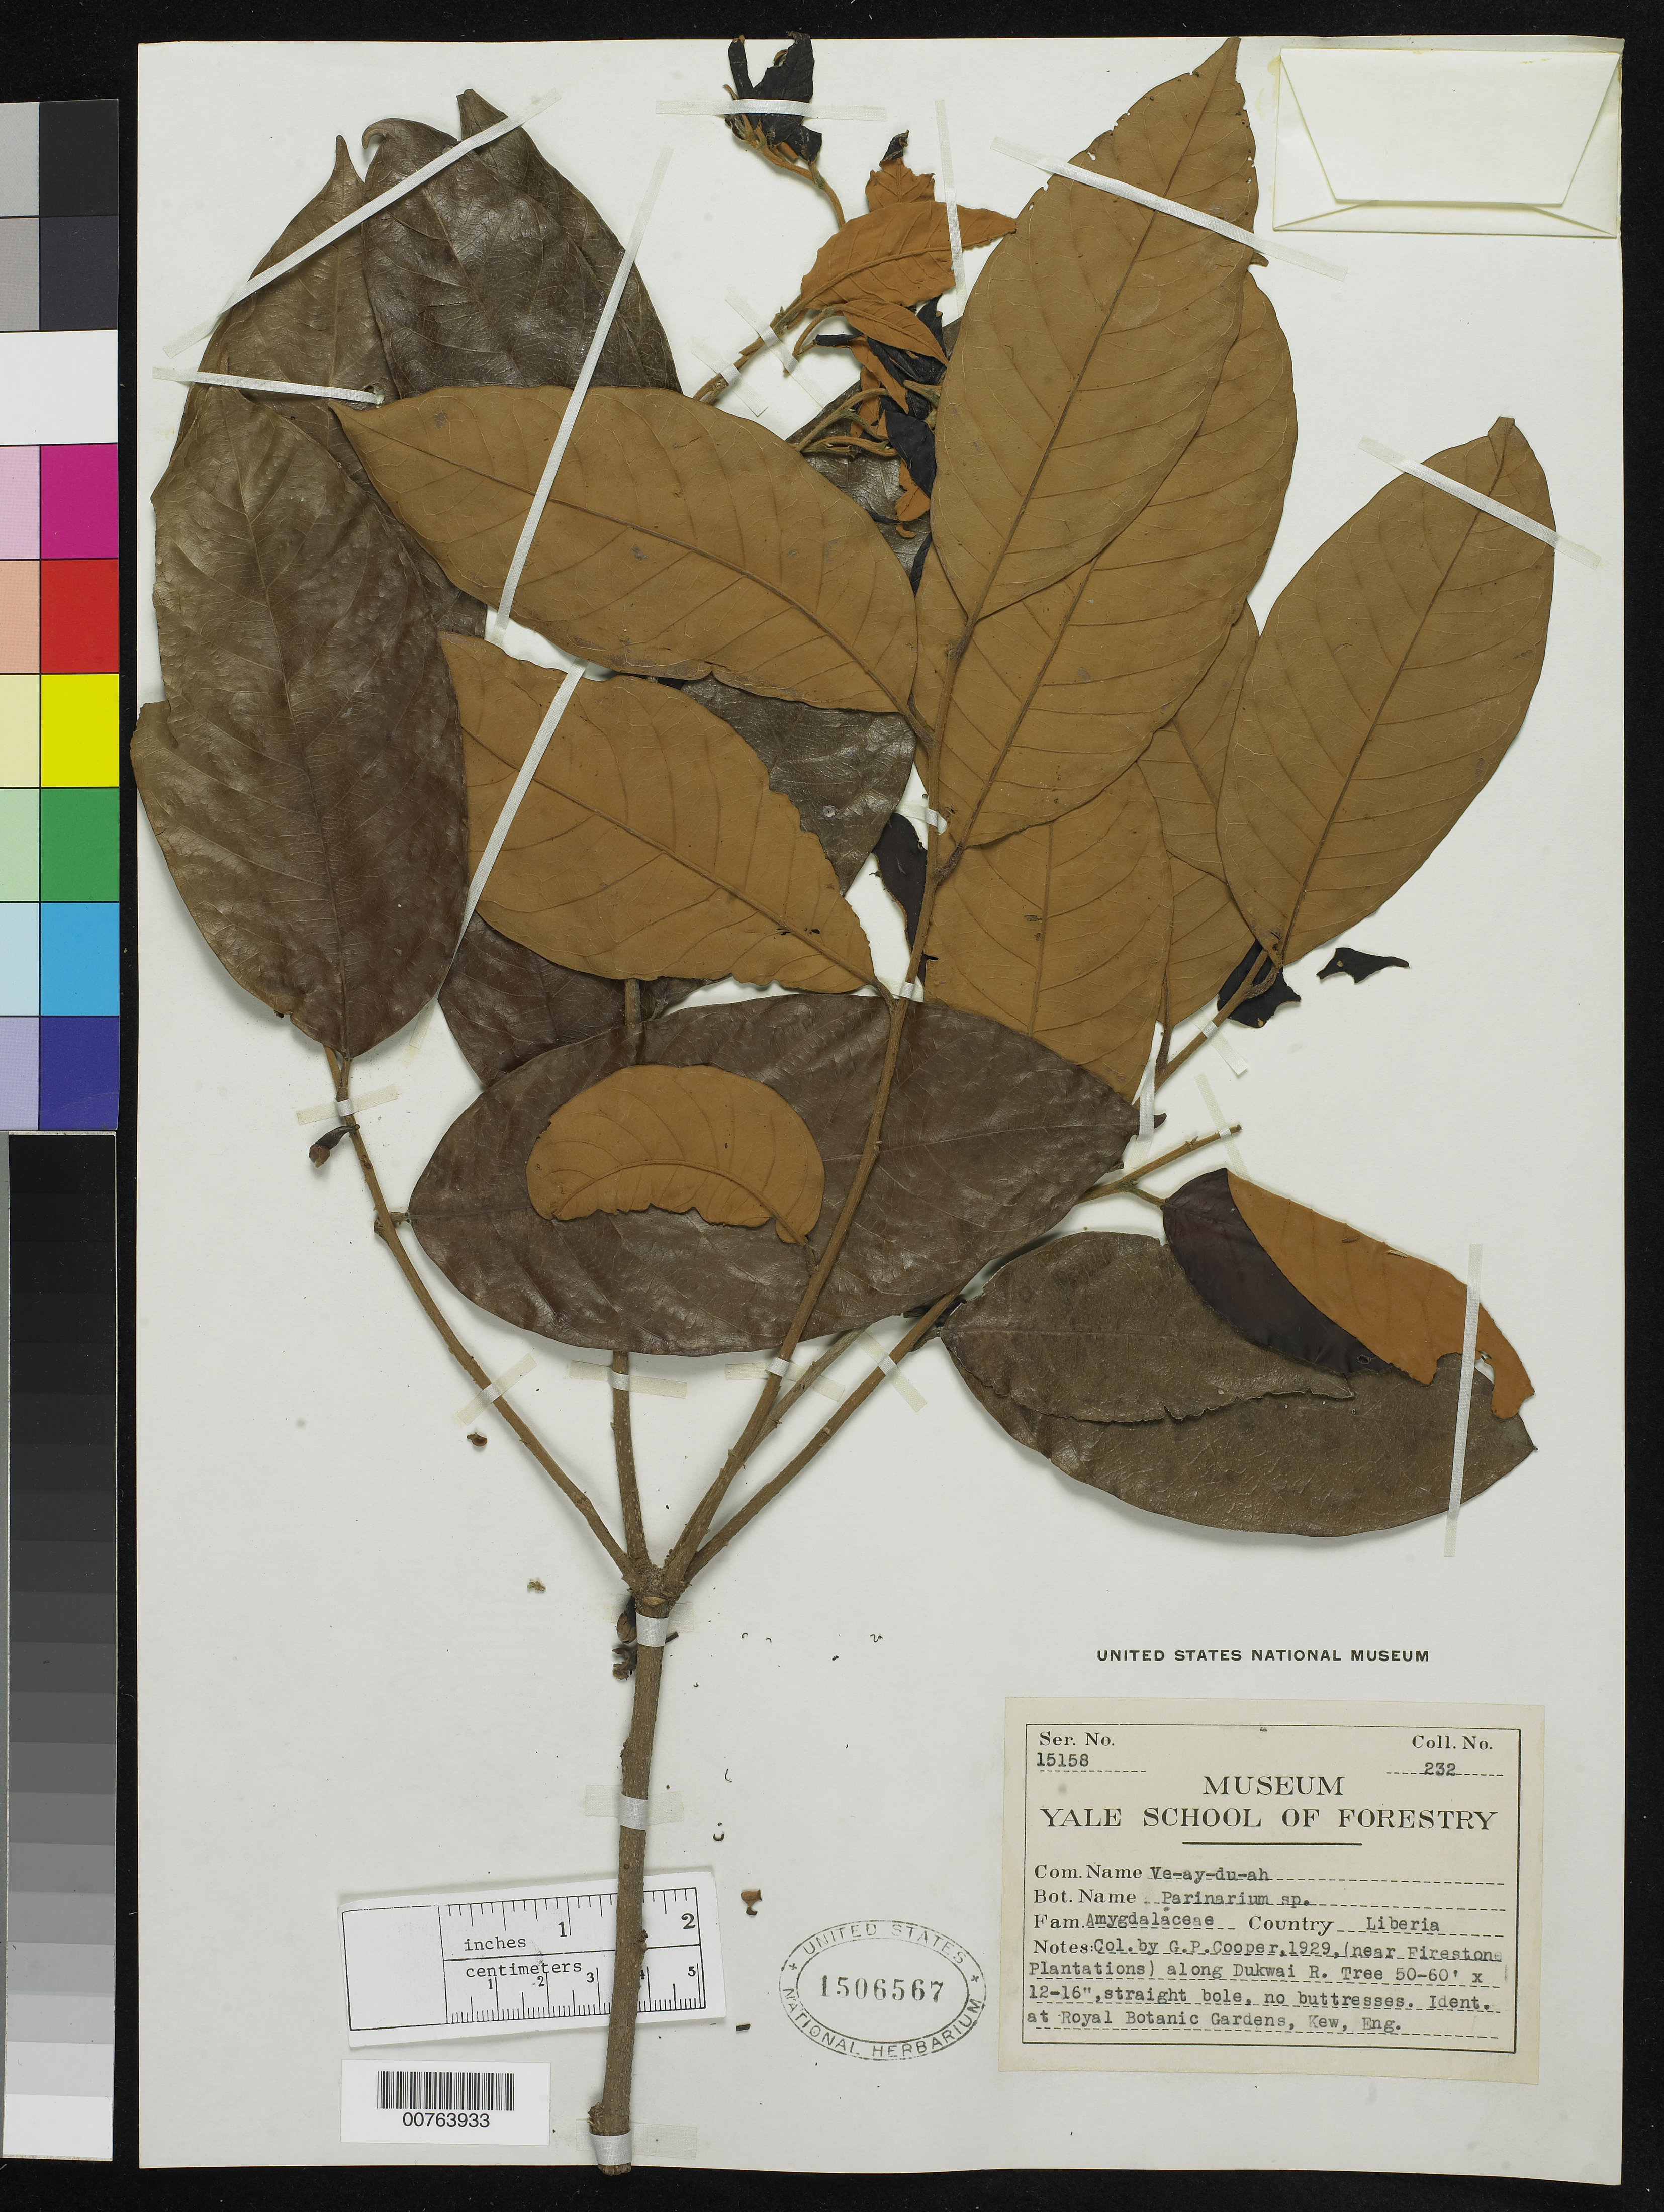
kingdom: Plantae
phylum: Tracheophyta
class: Magnoliopsida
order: Malpighiales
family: Chrysobalanaceae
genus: Parinari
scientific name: Parinari sp.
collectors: G. Cooper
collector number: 232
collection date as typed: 1929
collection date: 1929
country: Liberia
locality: (near Firestone Plantations) along Dukwai River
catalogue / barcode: US 1506567